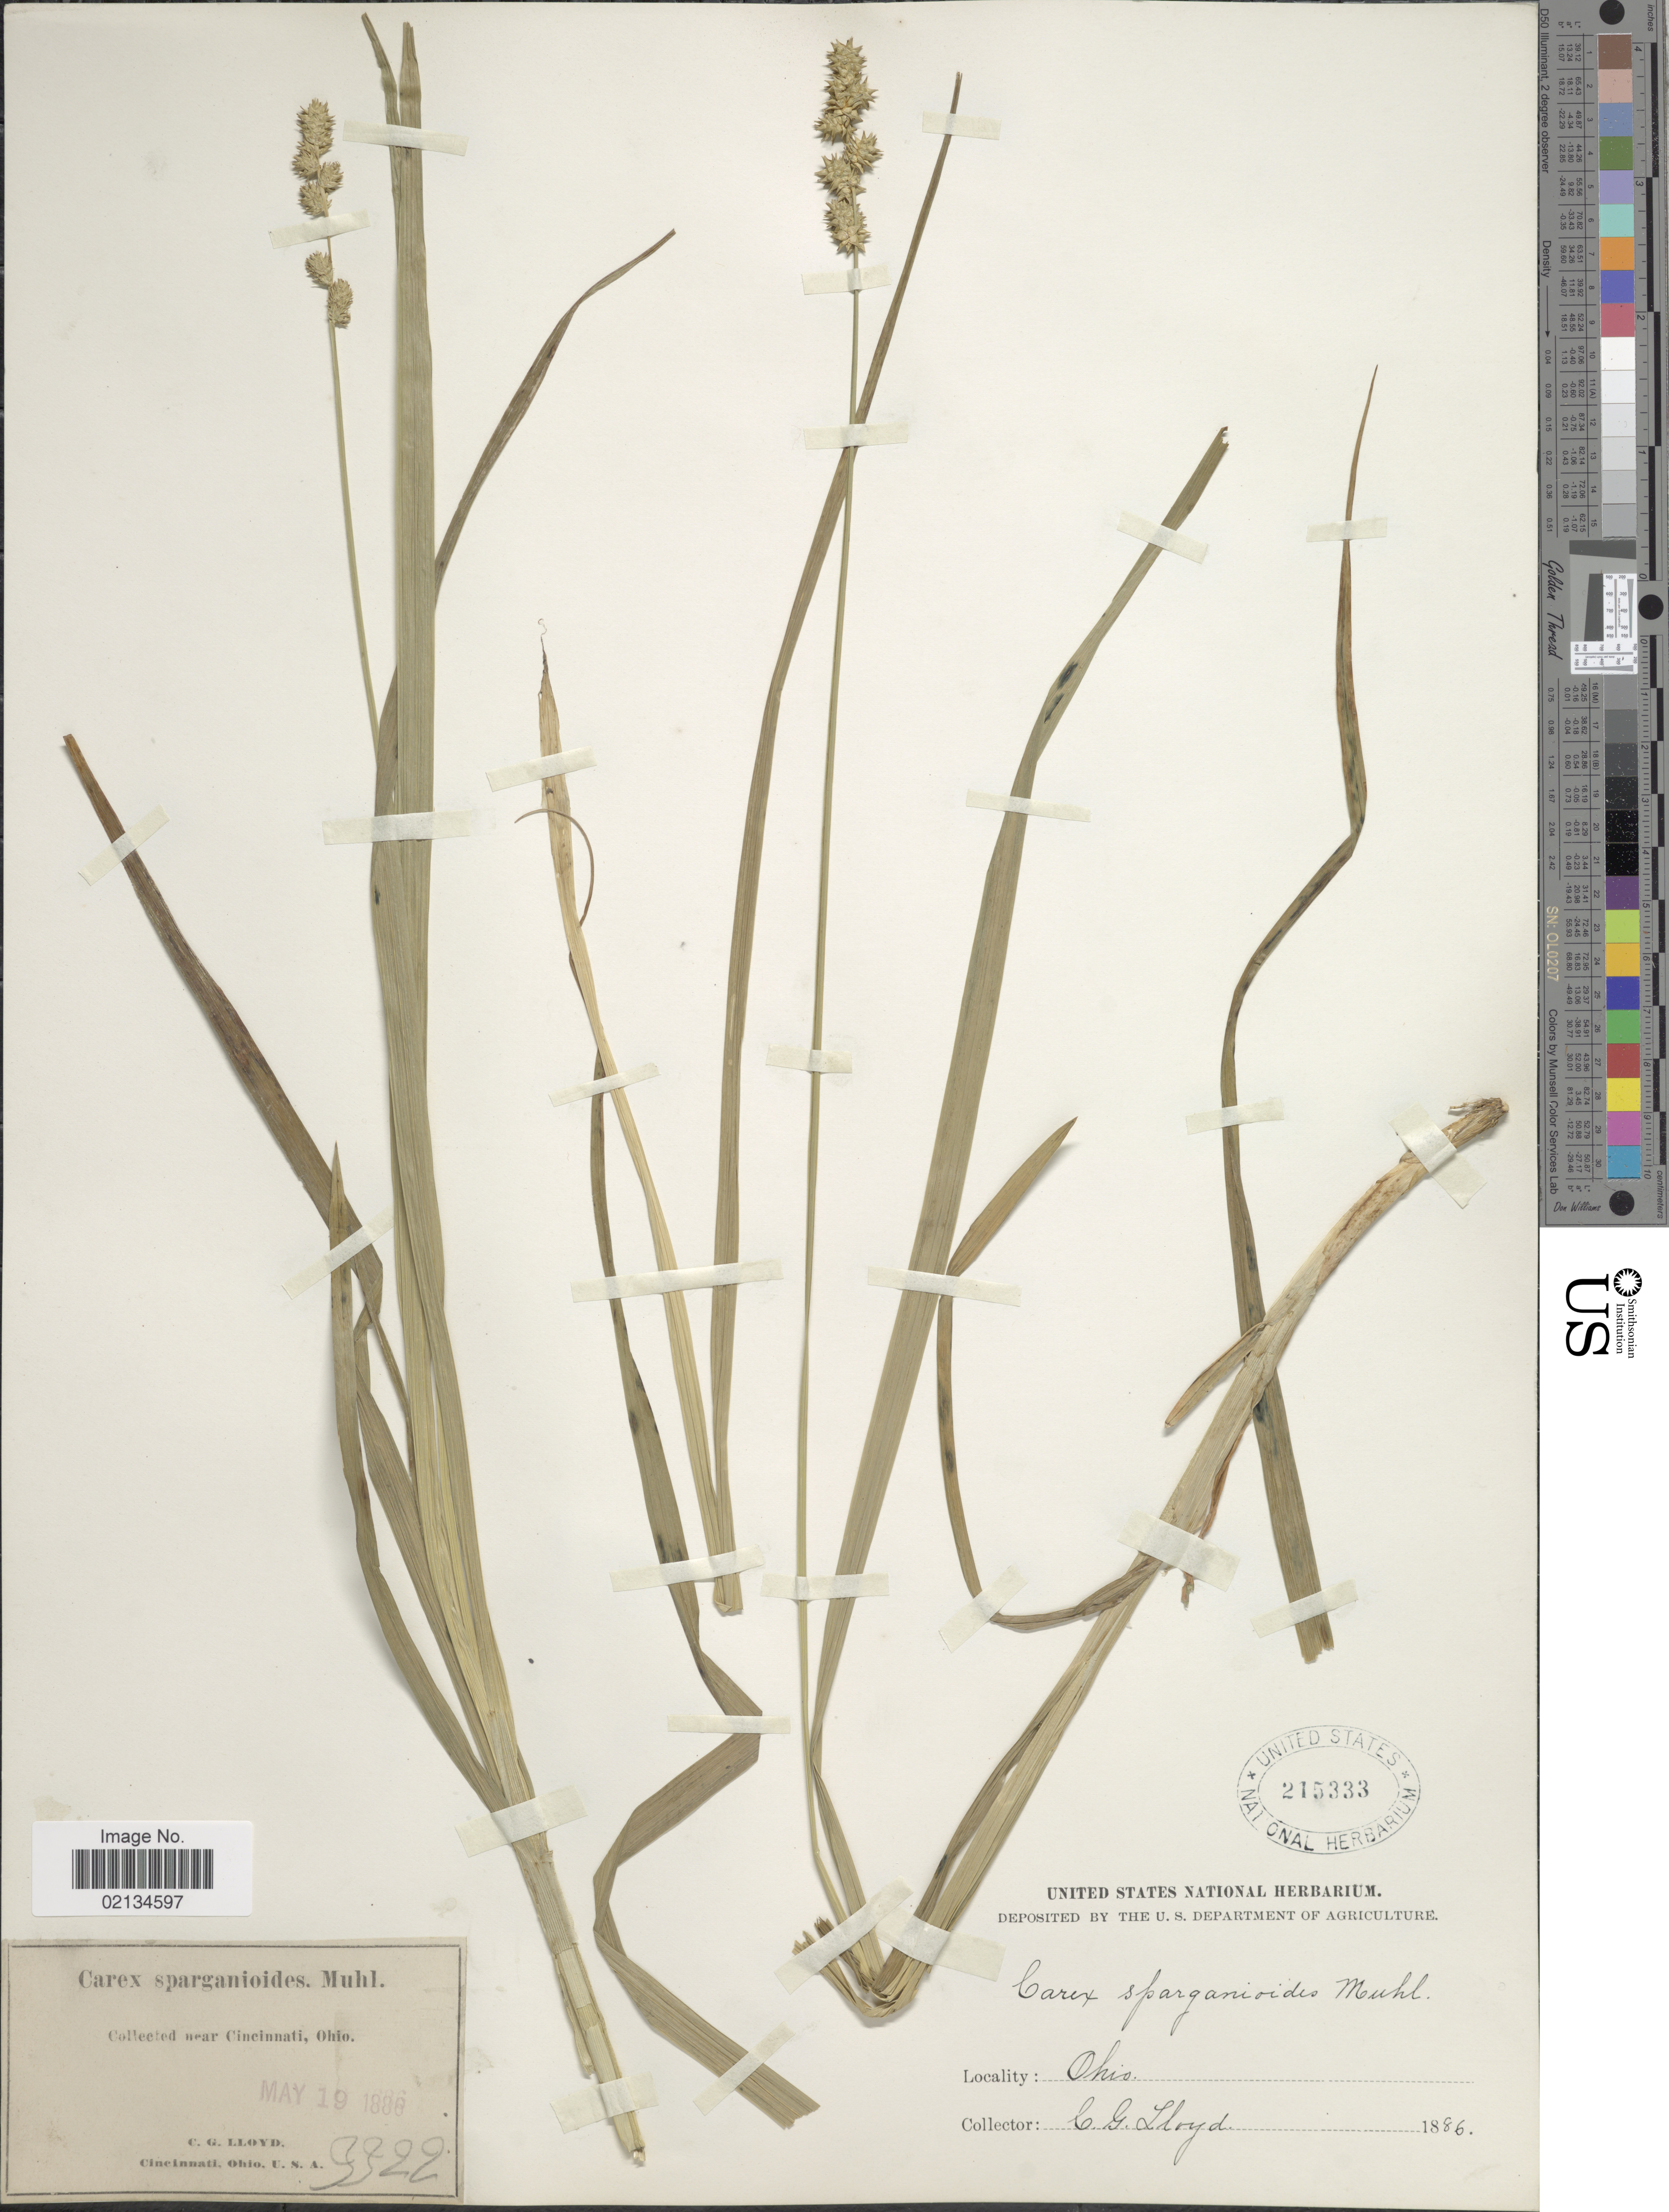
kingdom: Plantae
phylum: Tracheophyta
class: Liliopsida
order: Poales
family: Cyperaceae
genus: Carex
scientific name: Carex sparganioides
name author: Muhl. ex Willd.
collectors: C. G. Lloyd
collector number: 3322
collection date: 1886-05-19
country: United States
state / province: Ohio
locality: Near Cincinnato.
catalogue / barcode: US 215333